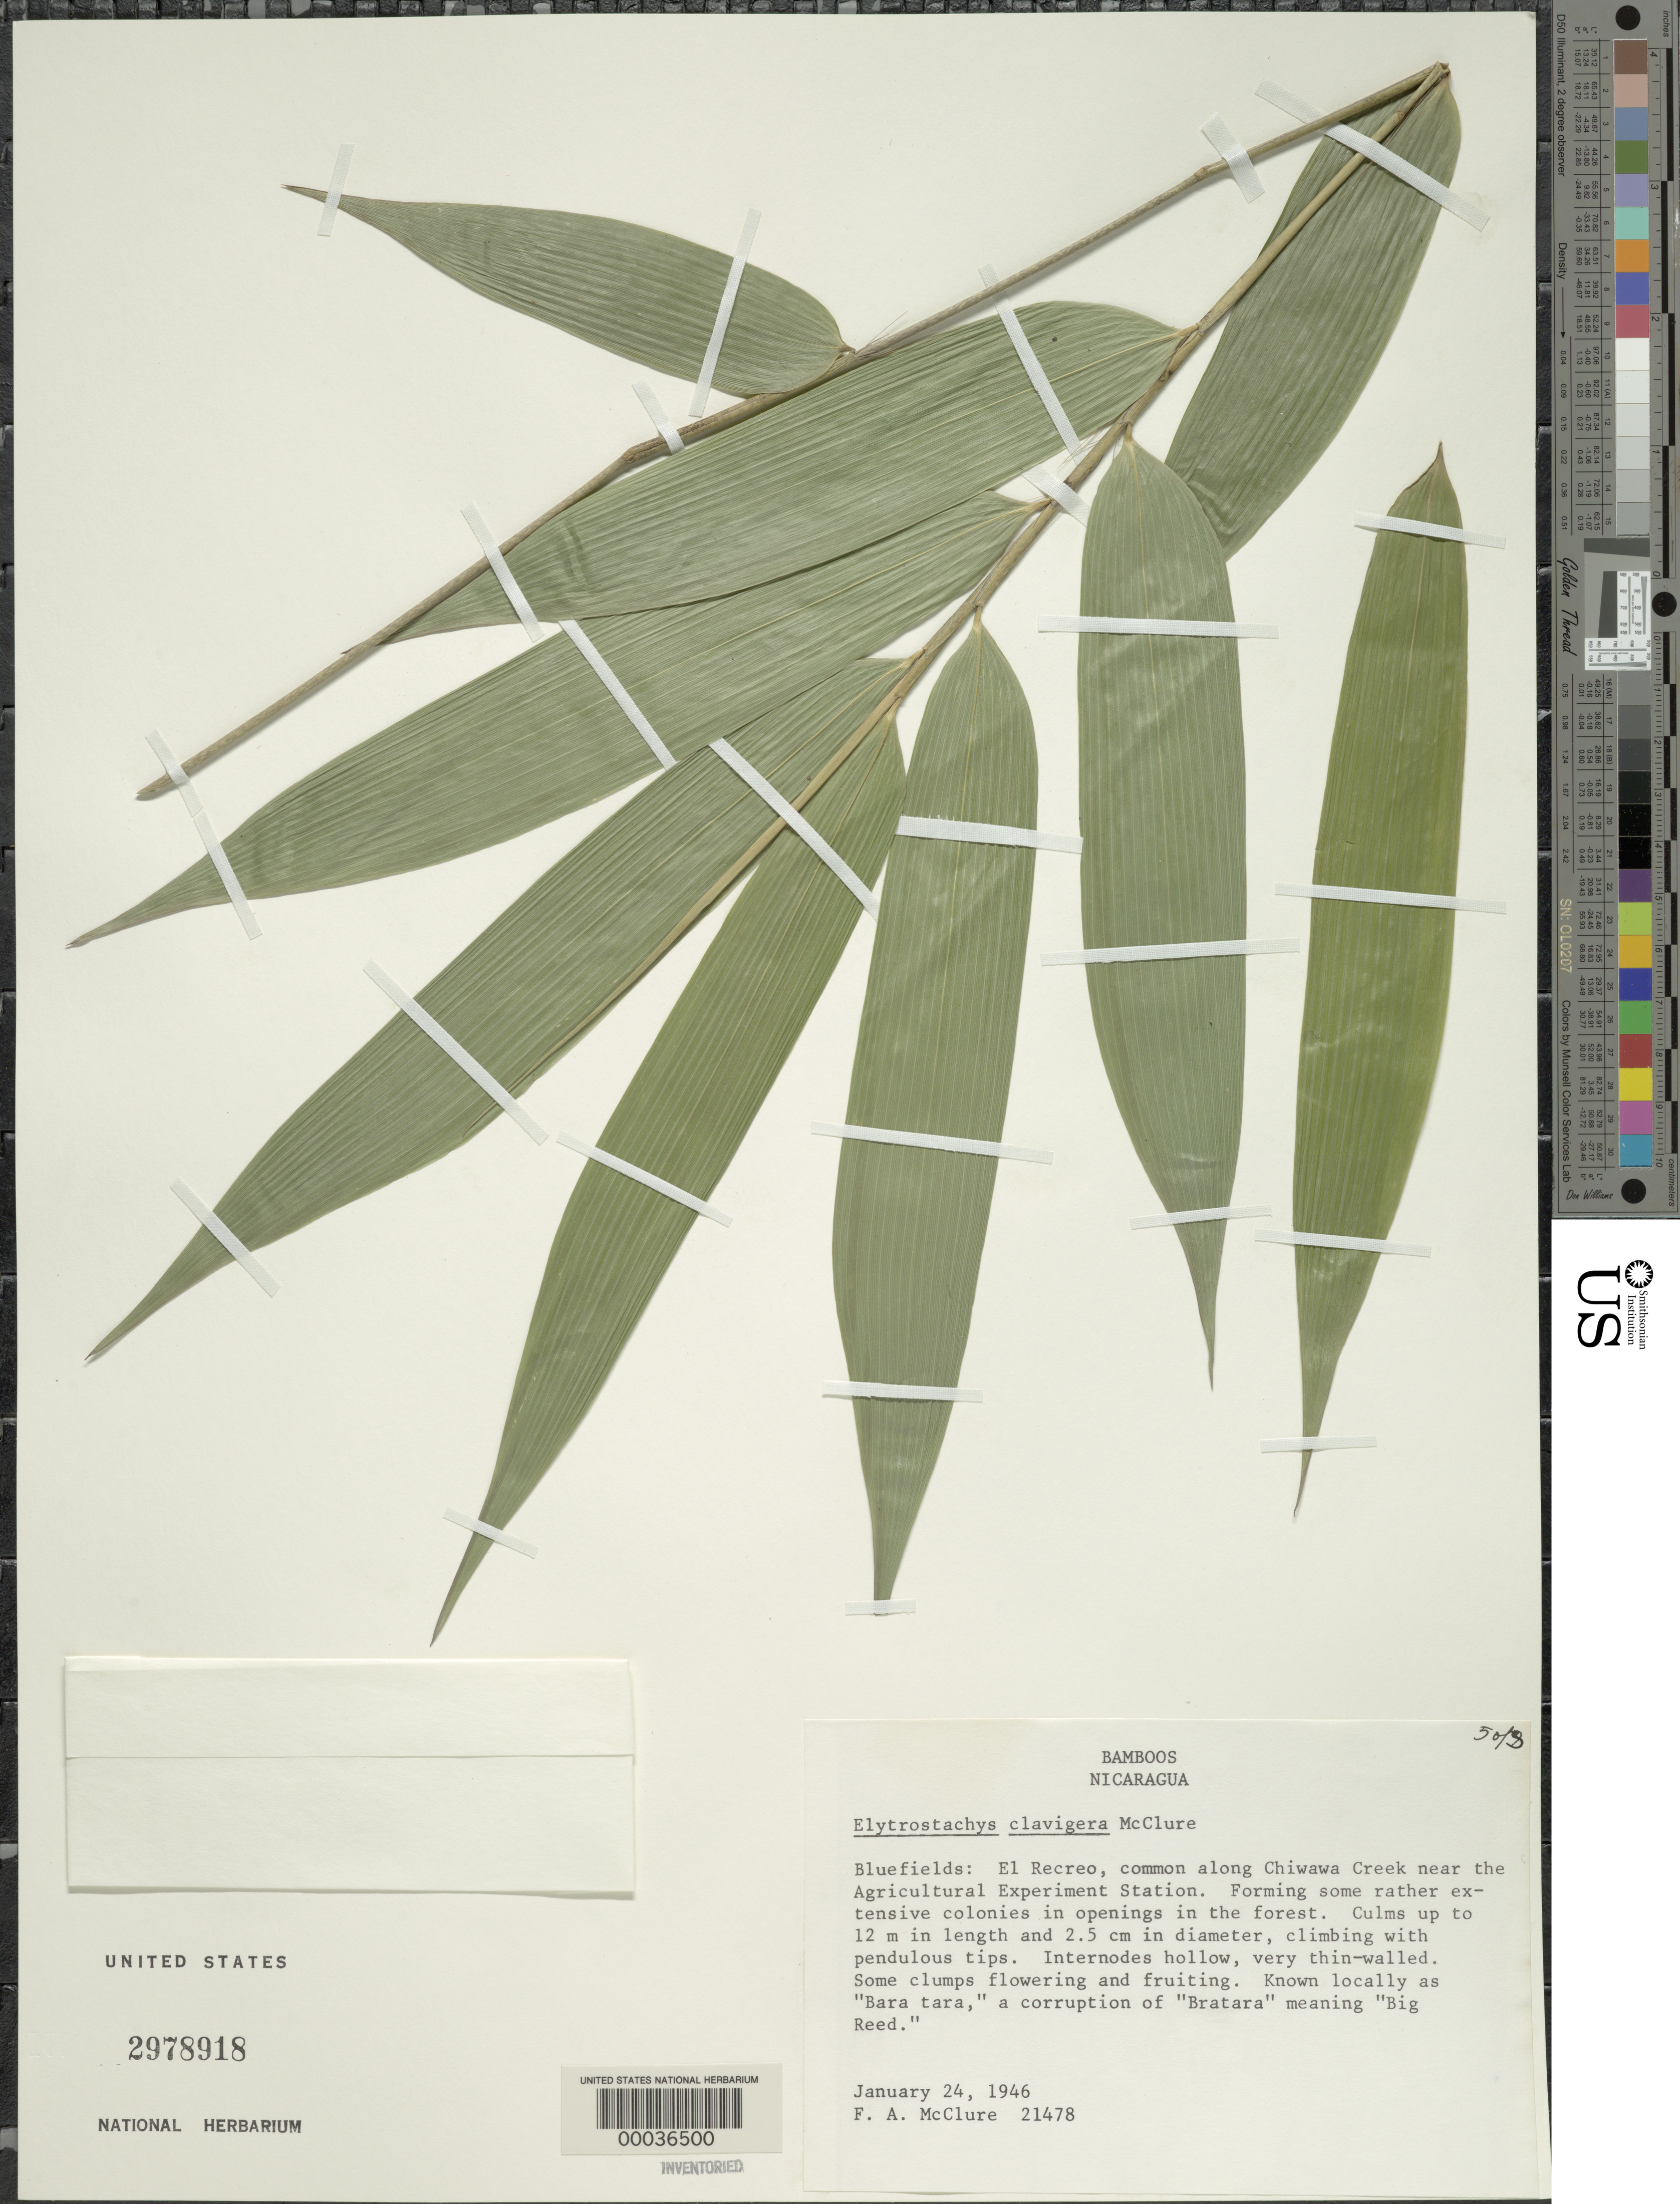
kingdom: Plantae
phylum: Tracheophyta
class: Liliopsida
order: Poales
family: Poaceae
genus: Elytrostachys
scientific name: Elytrostachys clavigera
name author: McClure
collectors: F. A. McClure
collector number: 21478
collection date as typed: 24 Jan 1946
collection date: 1946-01-24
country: Nicaragua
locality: Bluefields: el recreo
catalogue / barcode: US 2978918